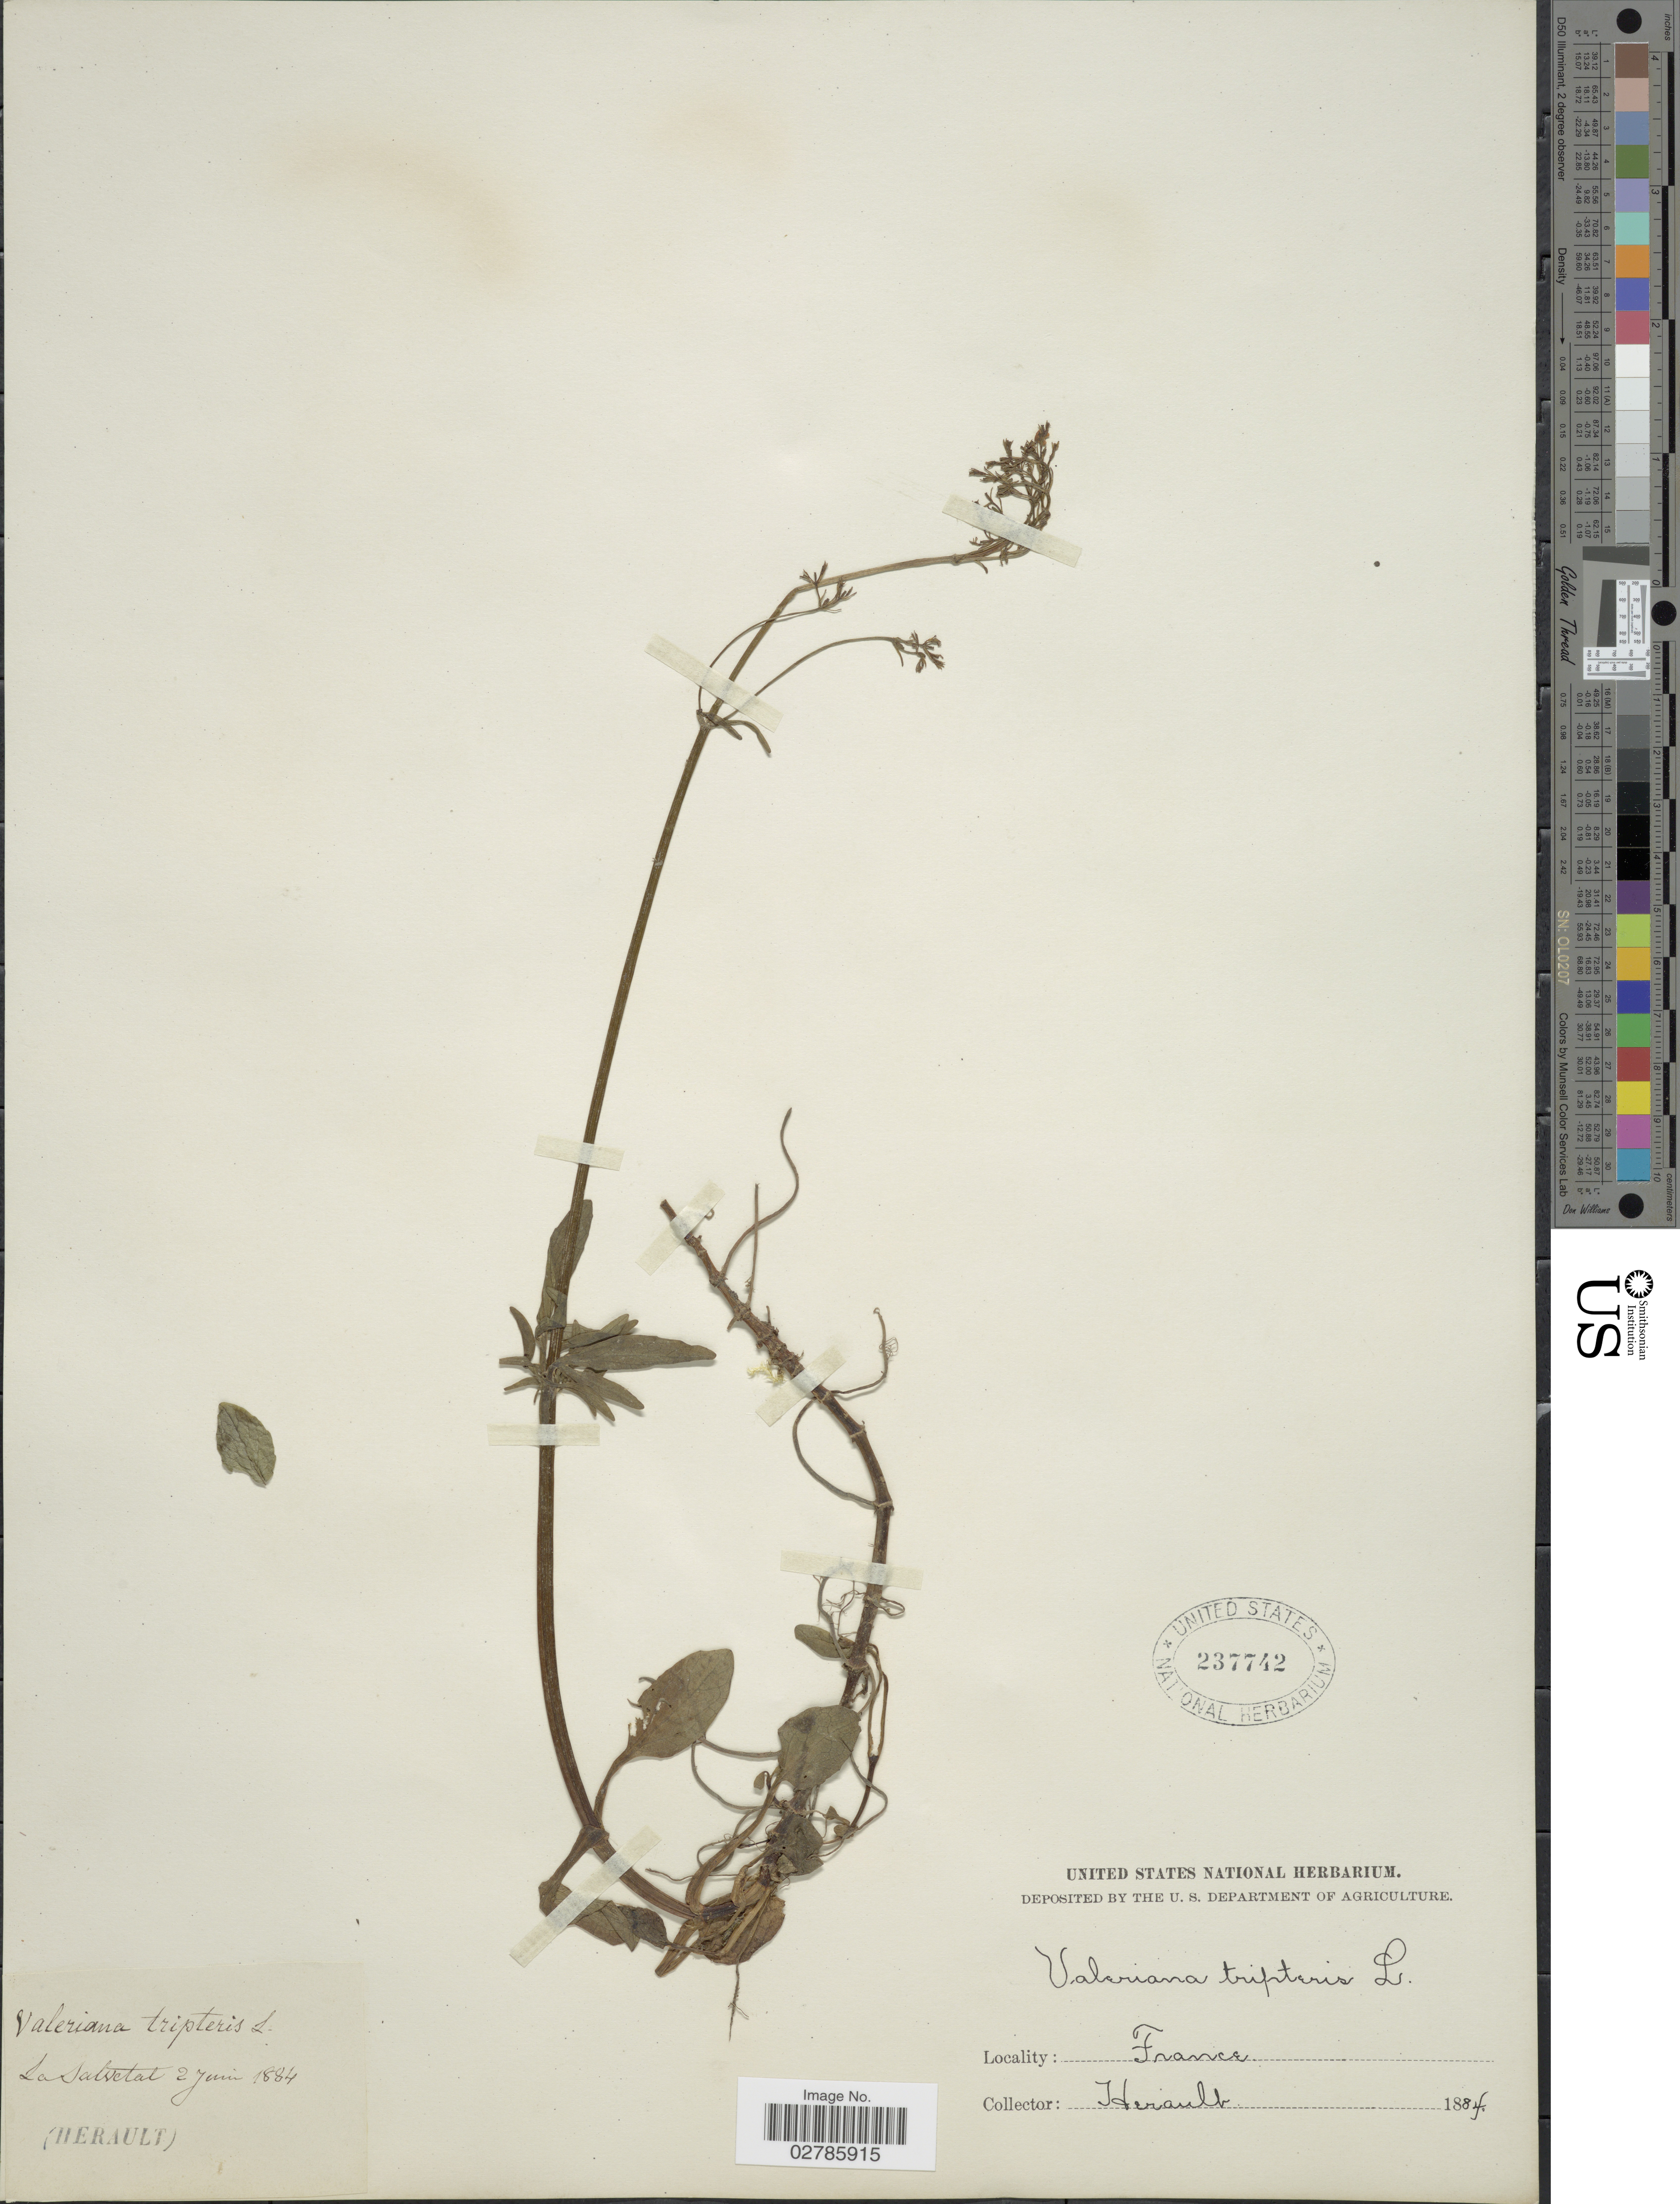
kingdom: Plantae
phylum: Tracheophyta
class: Magnoliopsida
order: Dipsacales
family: Caprifoliaceae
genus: Valeriana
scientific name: Valeriana tripteris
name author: L.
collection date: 1884-06-02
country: France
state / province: Occitanie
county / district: Hérault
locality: La Salvetat.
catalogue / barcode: US 237742